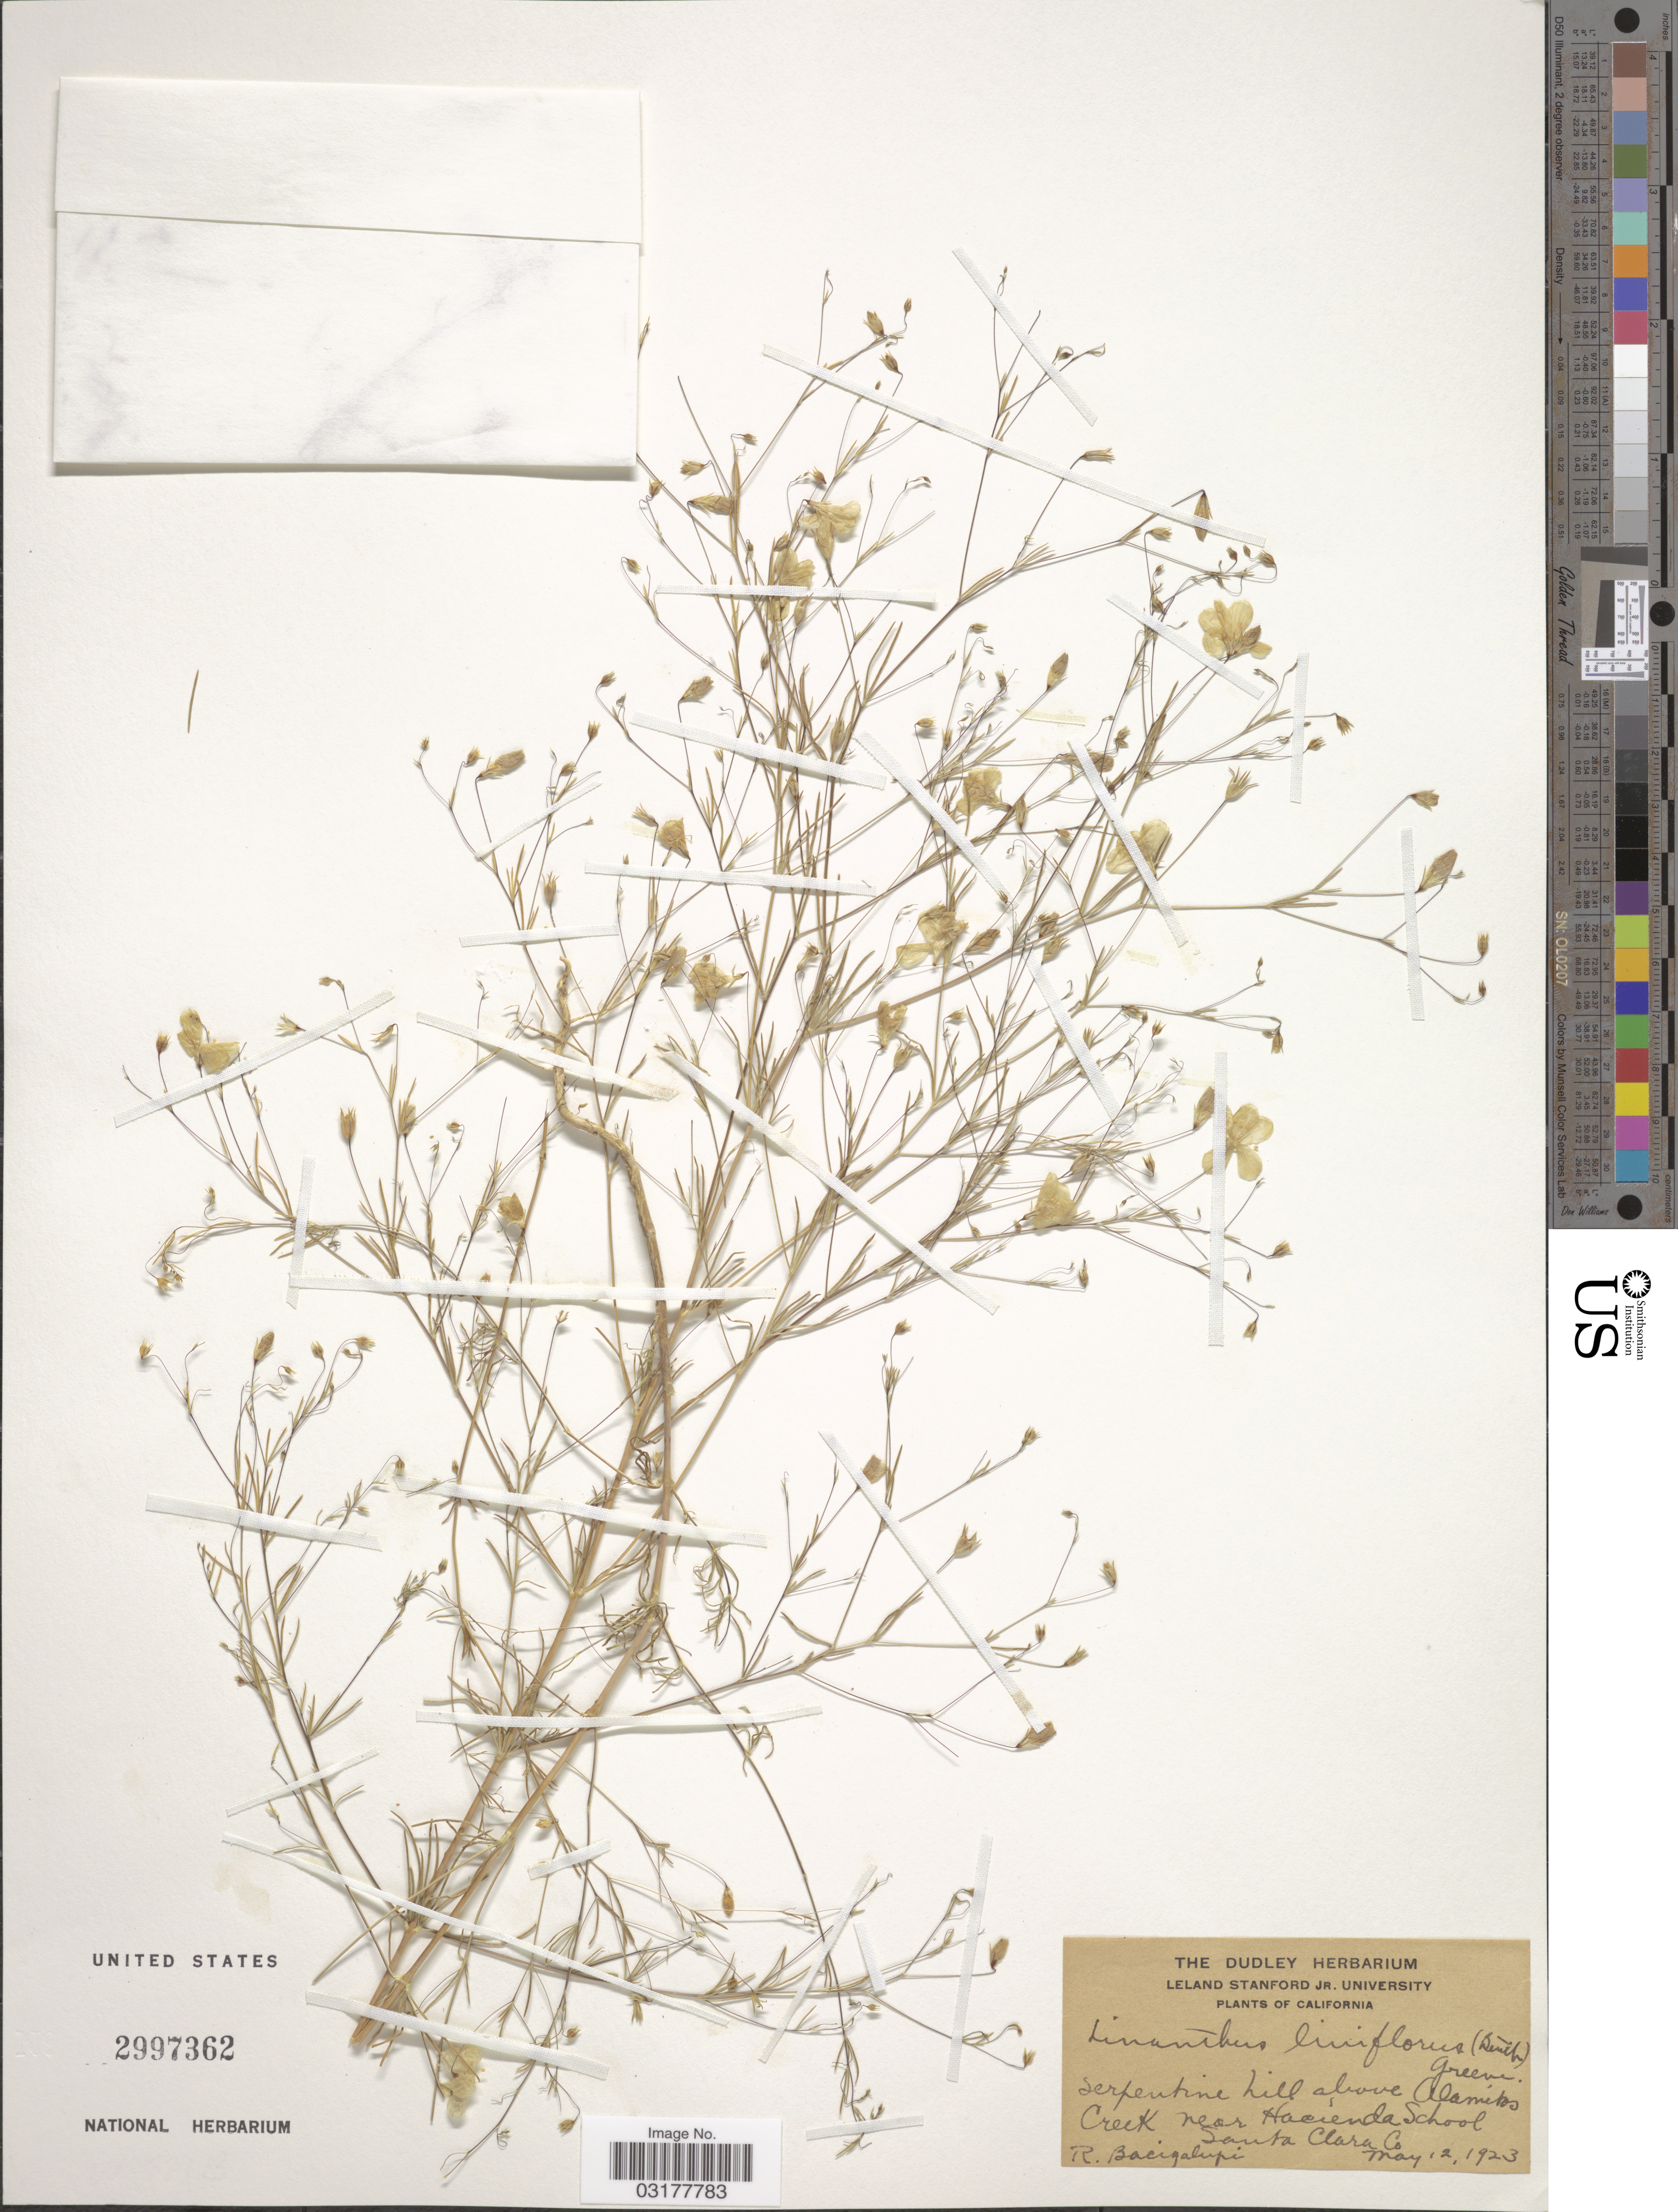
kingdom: Plantae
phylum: Tracheophyta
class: Magnoliopsida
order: Ericales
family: Polemoniaceae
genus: Leptosiphon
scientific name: Leptosiphon liniflorus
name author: (Benth.) J.M. Porter & L.A. Johnson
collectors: R. Bacigalupi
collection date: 1923-05-12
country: United States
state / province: California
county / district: Santa Clara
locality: Serpentine hill above Alamitos Santa Clara Co.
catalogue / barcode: US 2997362